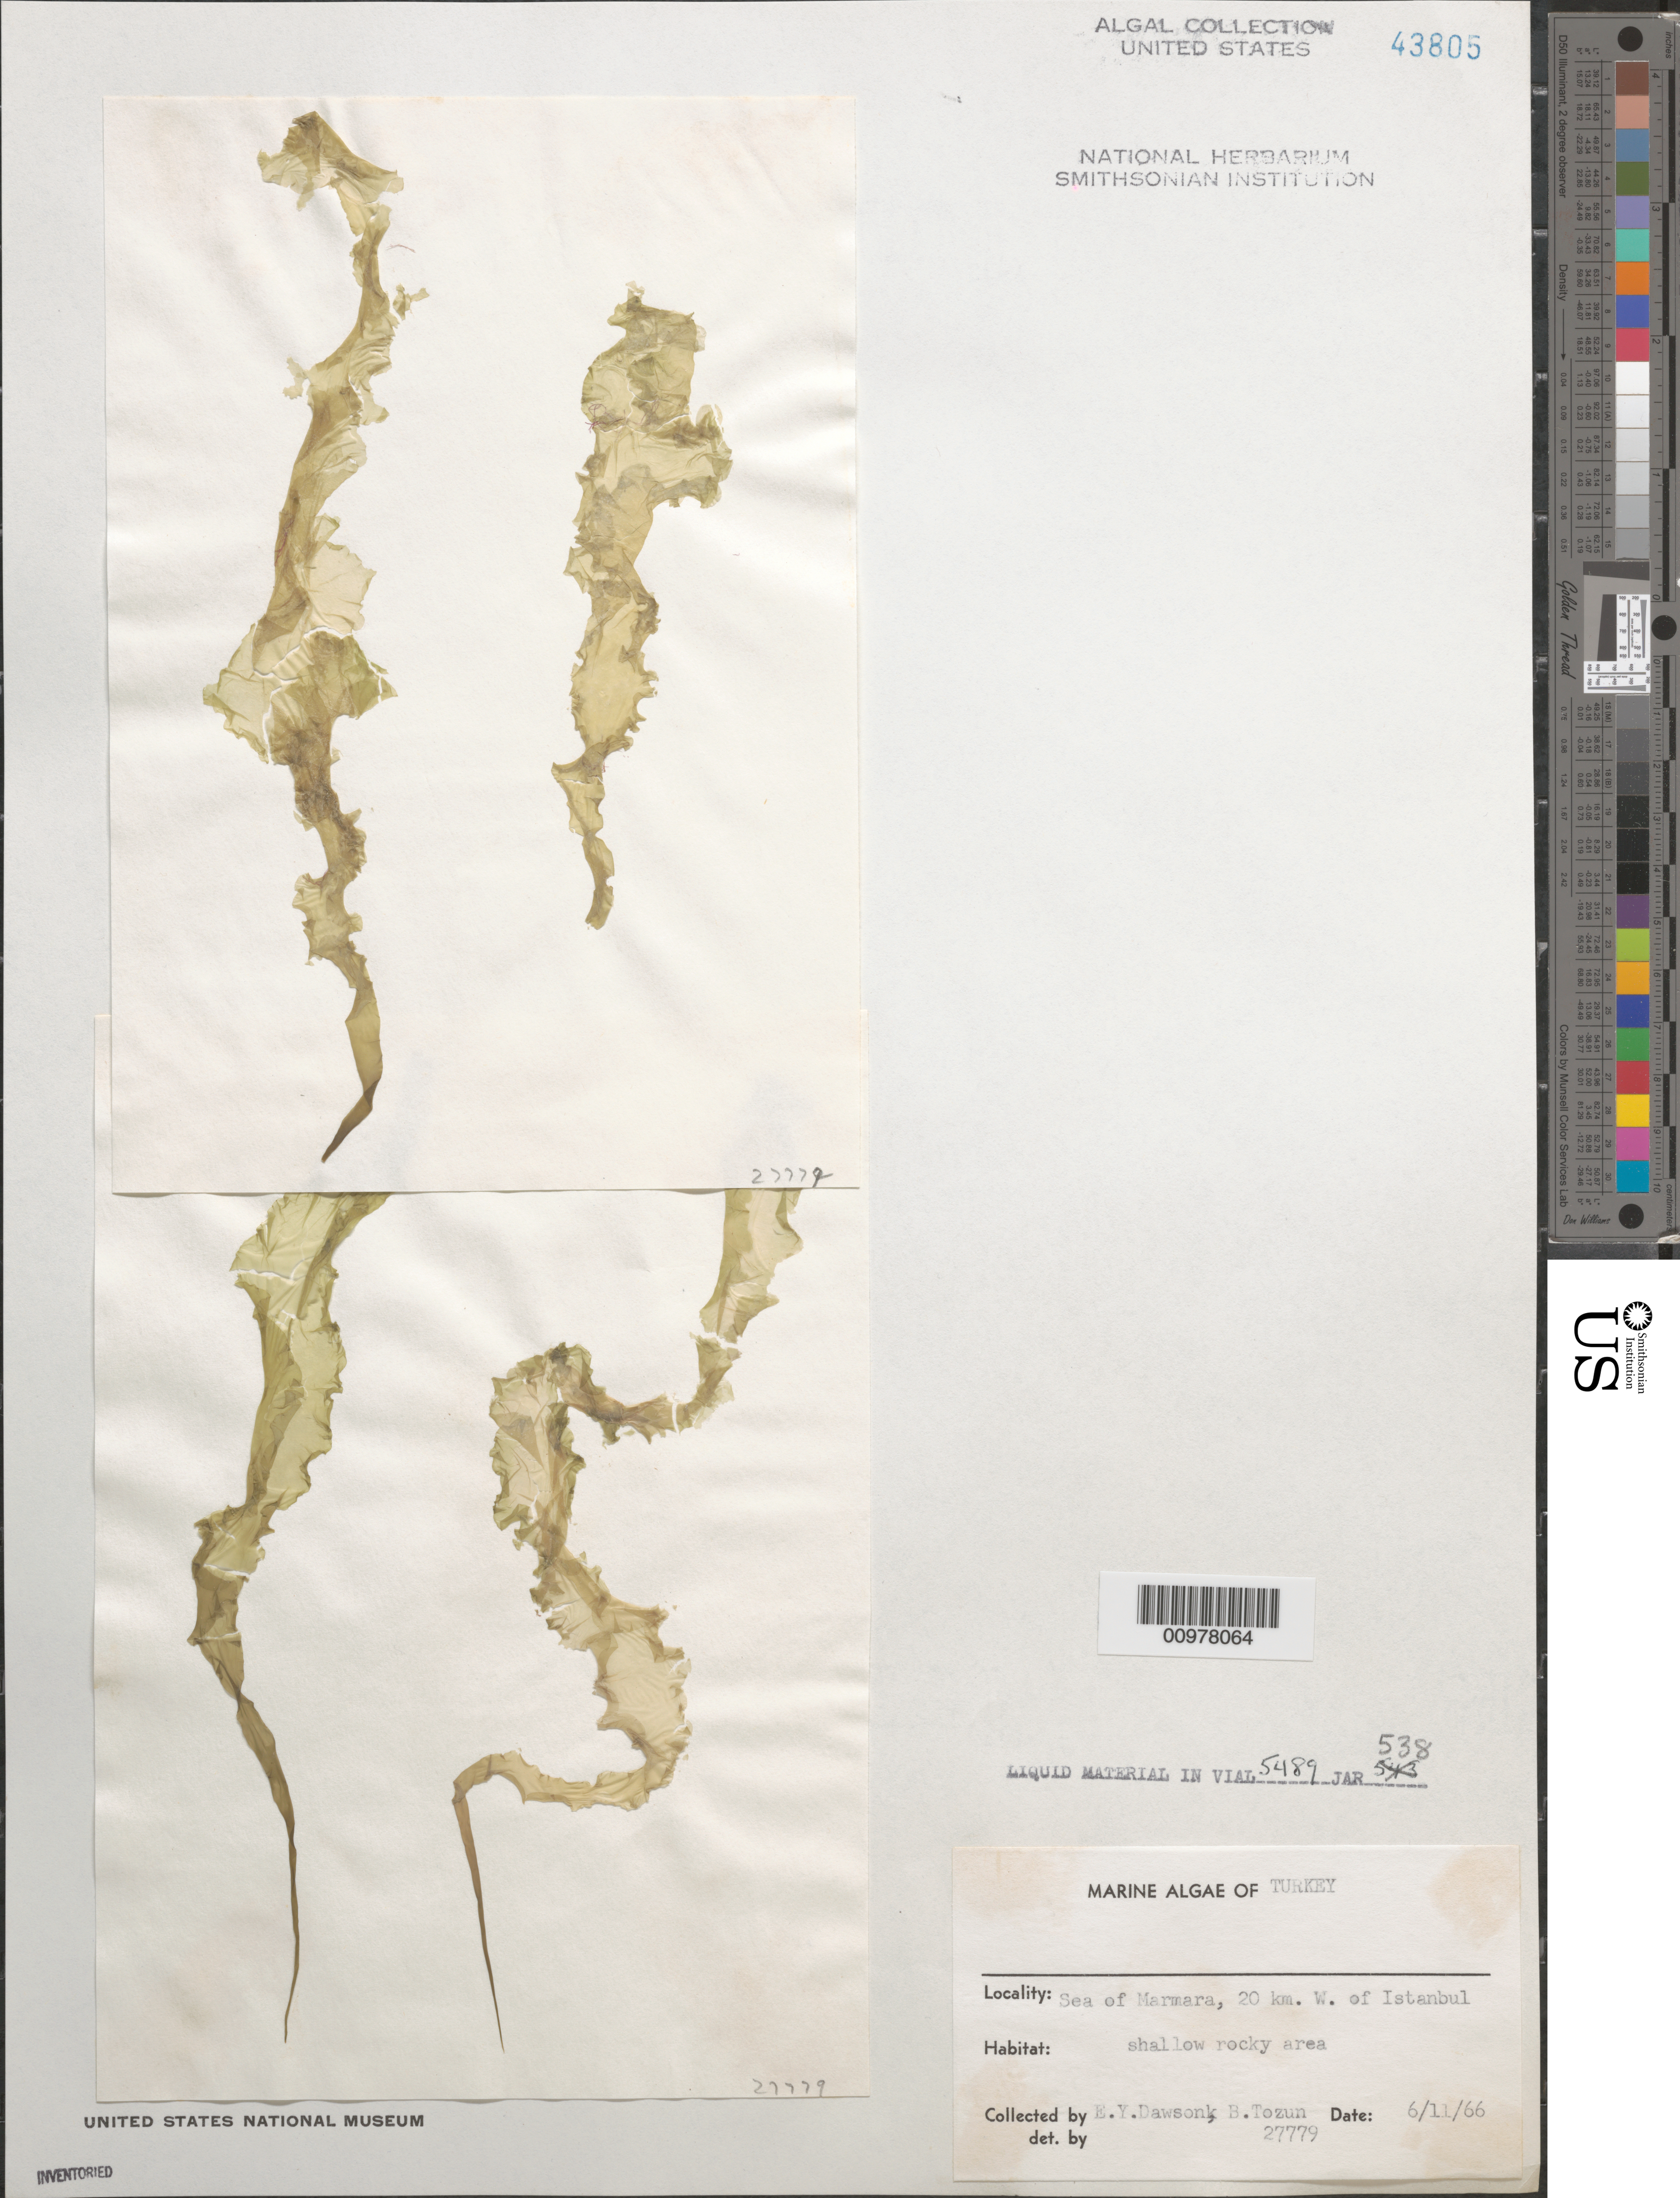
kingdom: Plantae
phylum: Chlorophyta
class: Ulvophyceae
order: Ulvales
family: Ulvaceae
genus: Ulva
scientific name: Ulva sp.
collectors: E. Y. Dawson & B. Tozun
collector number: EYD 27779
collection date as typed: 11 Jun 1966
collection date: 1966-06-11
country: Turkey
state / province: Istanbul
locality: Sea of Marmara, 20 km west of Istanbul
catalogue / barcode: US 43805